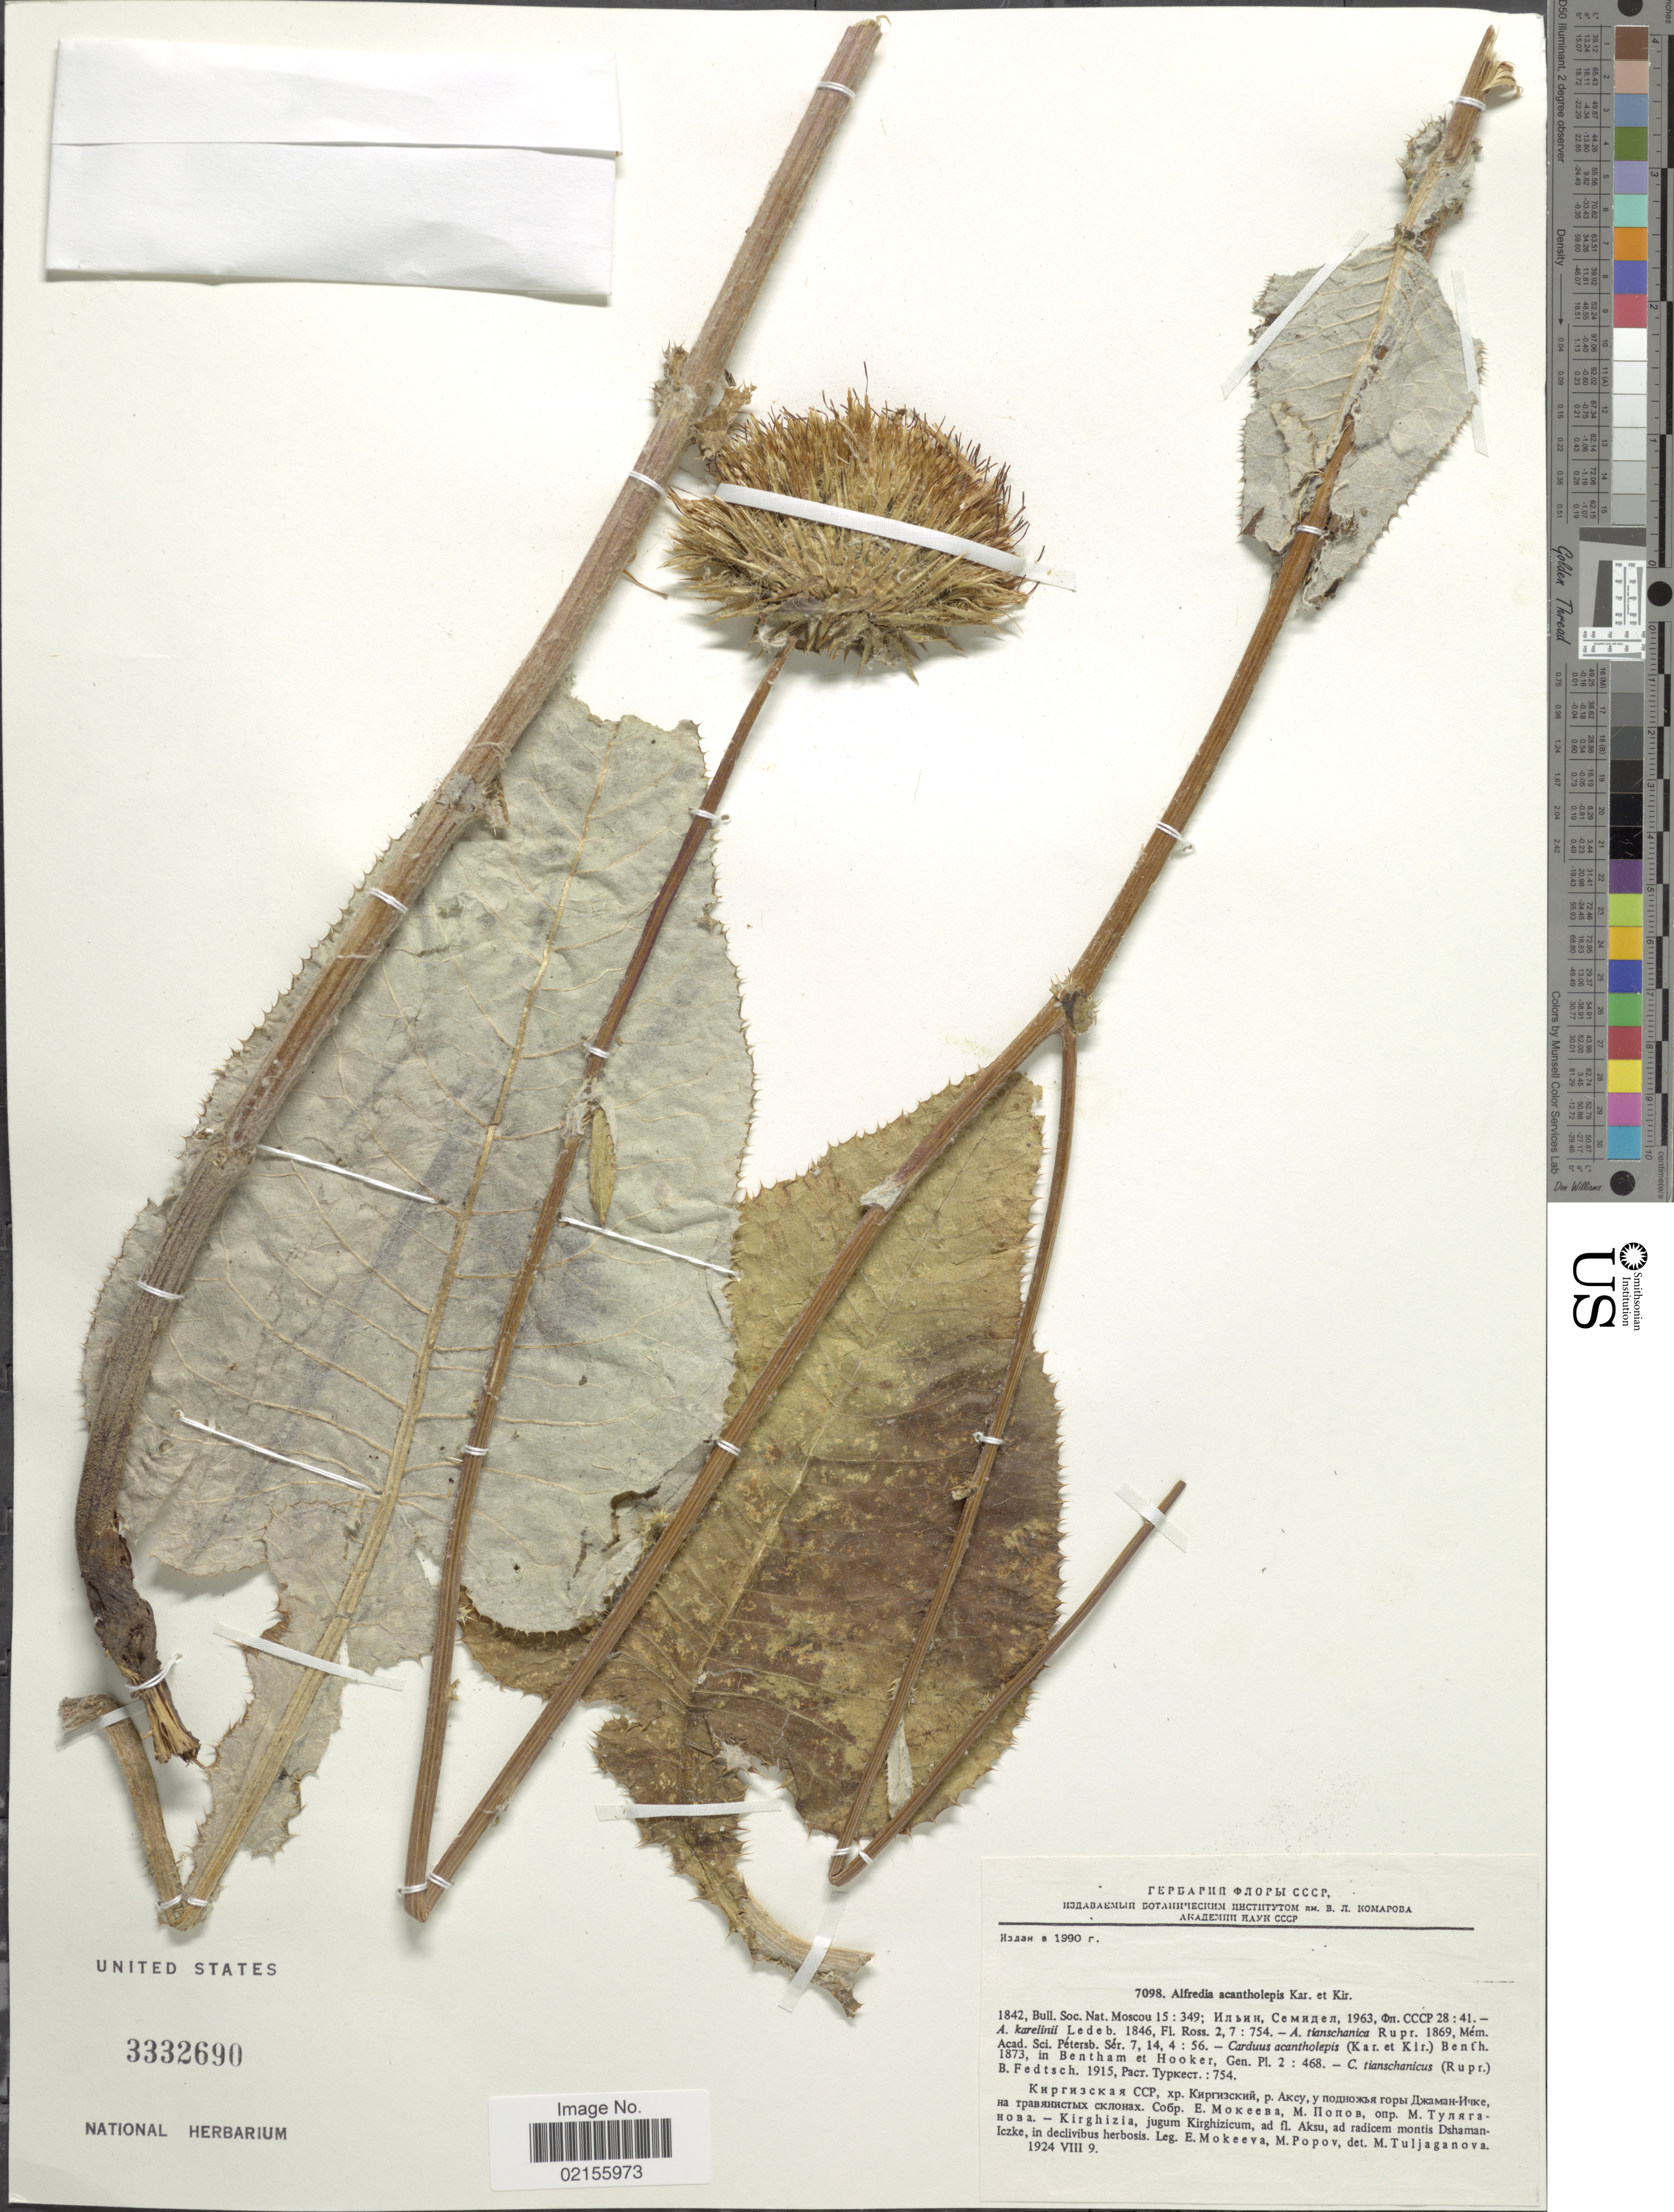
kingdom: Plantae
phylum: Tracheophyta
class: Magnoliopsida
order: Asterales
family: Asteraceae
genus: Cirsium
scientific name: Cirsium acantholepis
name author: (Hemsl.) Petr.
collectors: E. Mokeeva & M. Popov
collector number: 7098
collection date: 1924-08-09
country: Kyrgyzstan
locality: Kirghizia, jugum Kirghizicum, ad fl Aksu, ad radicem montis Dshaman-Iczke, in declivibus herbosis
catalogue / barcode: US 3332690